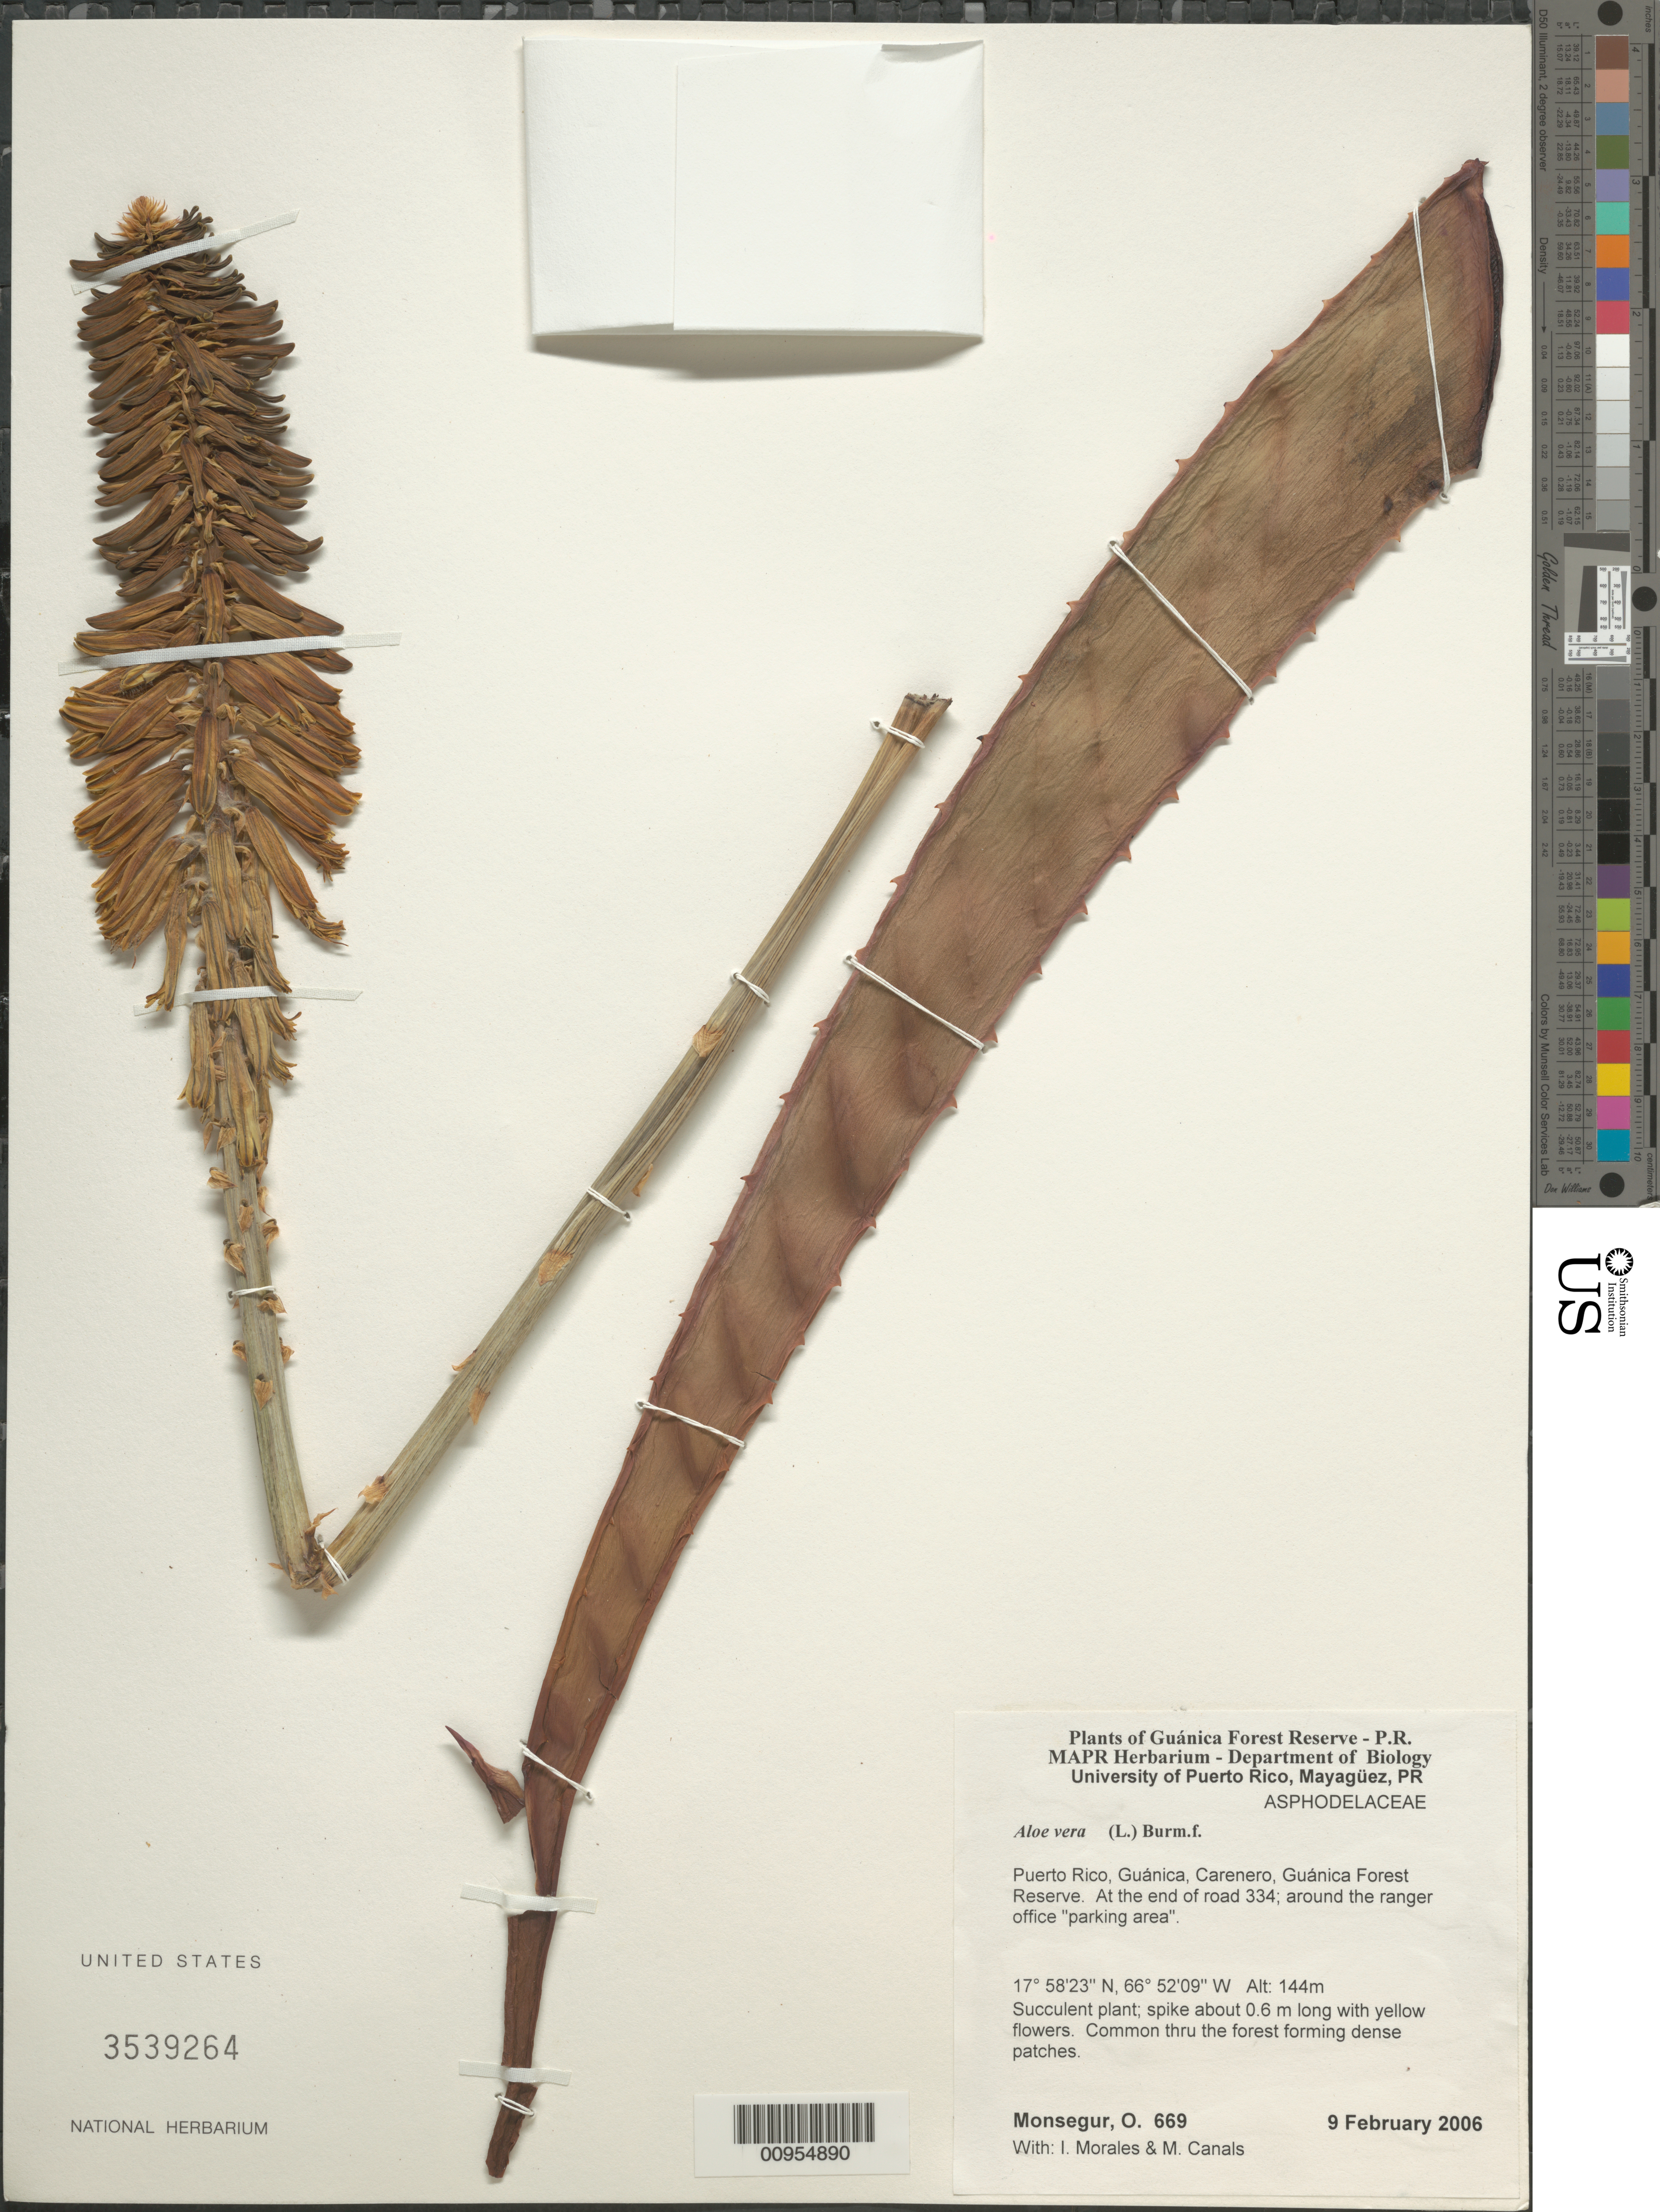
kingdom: Plantae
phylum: Tracheophyta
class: Liliopsida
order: Asparagales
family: Asphodelaceae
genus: Aloe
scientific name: Aloe vera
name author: L.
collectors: O. Monsegur, M. Canals & I. Morales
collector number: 669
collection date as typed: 09 Feb 2006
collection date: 2006-02-09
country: Puerto Rico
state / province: Guánica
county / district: Carenero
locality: Guánica Forest Reserve. At the end of road 334; around the ranger office "parking area".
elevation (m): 144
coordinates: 17.58234, 66.52087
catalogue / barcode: US 3539264